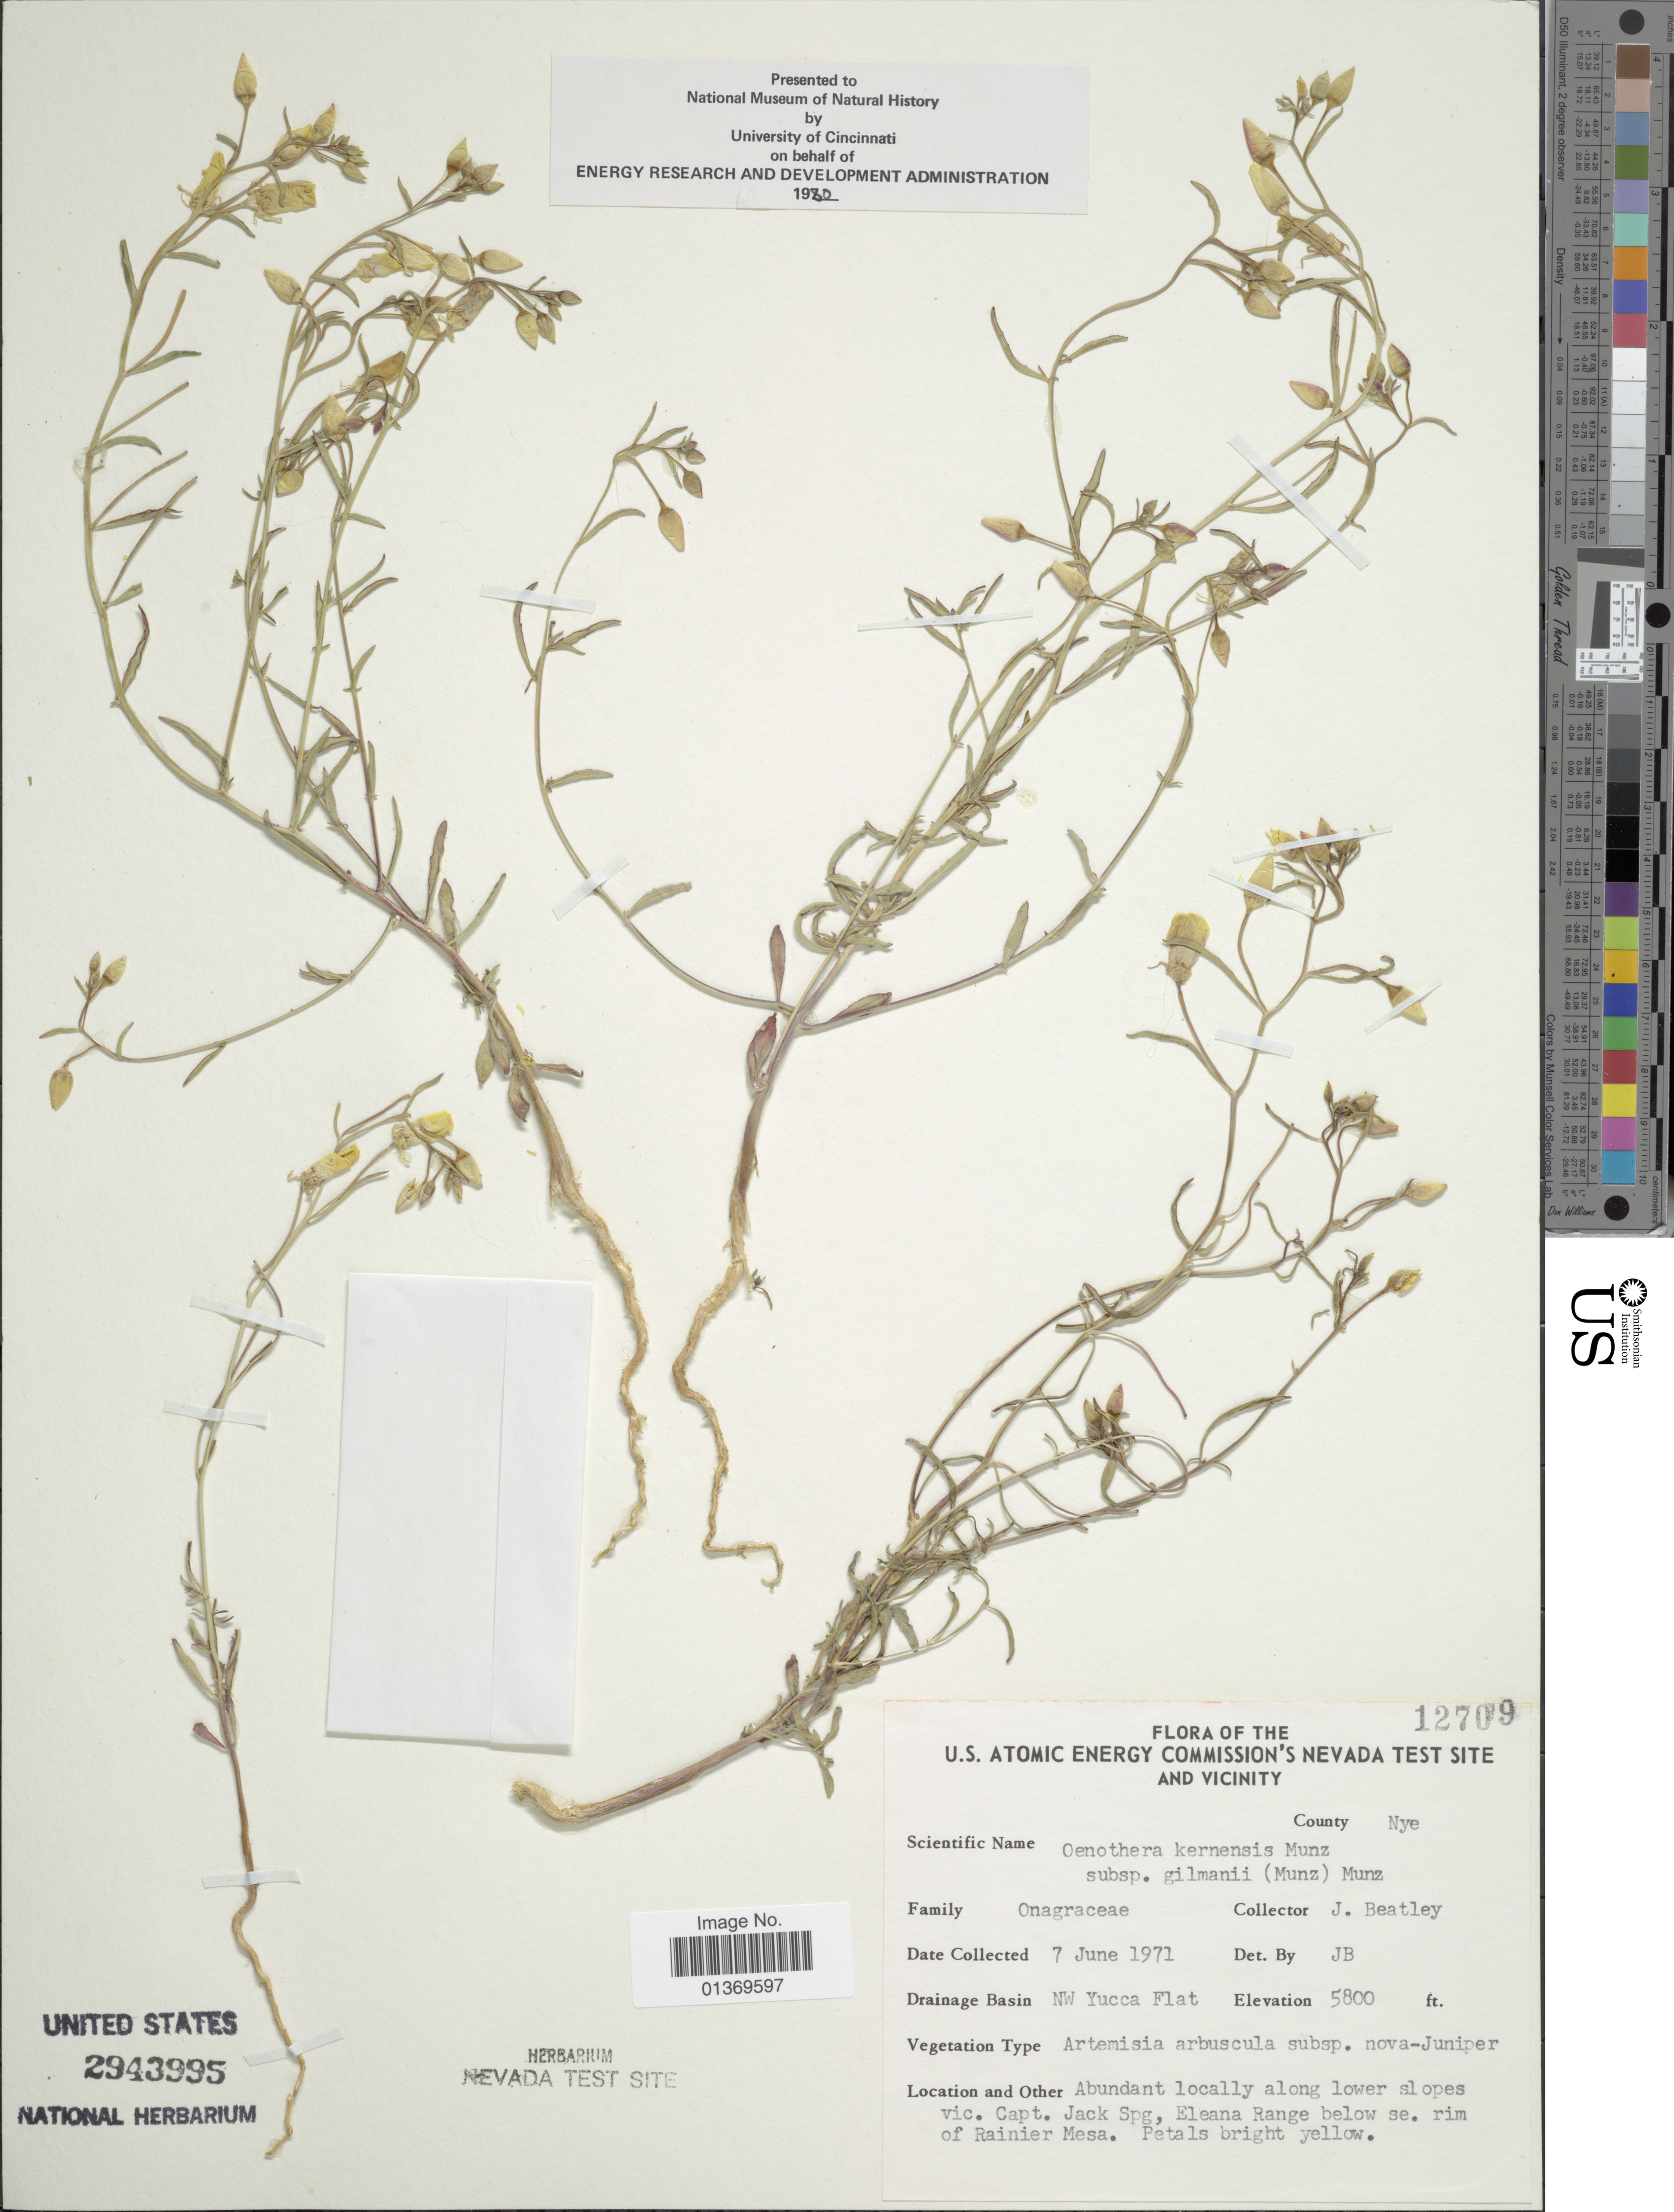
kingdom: Plantae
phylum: Tracheophyta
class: Magnoliopsida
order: Myrtales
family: Onagraceae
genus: Camissonia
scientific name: Camissonia kernensis subsp. gilmanii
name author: (Munz) P.H. Raven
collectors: J. C. Beatley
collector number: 12709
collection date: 1971-06-07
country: United States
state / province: Nevada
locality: U.S. Atomic Energy Commission's Nevada Test Site and Vicinity, County Nye, NW Yucca Flat, along lower slopes vic. Capt. Jack Spg, Eleana Range below se. rim of Rainier Mesa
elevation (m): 1768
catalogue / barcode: US 2943995